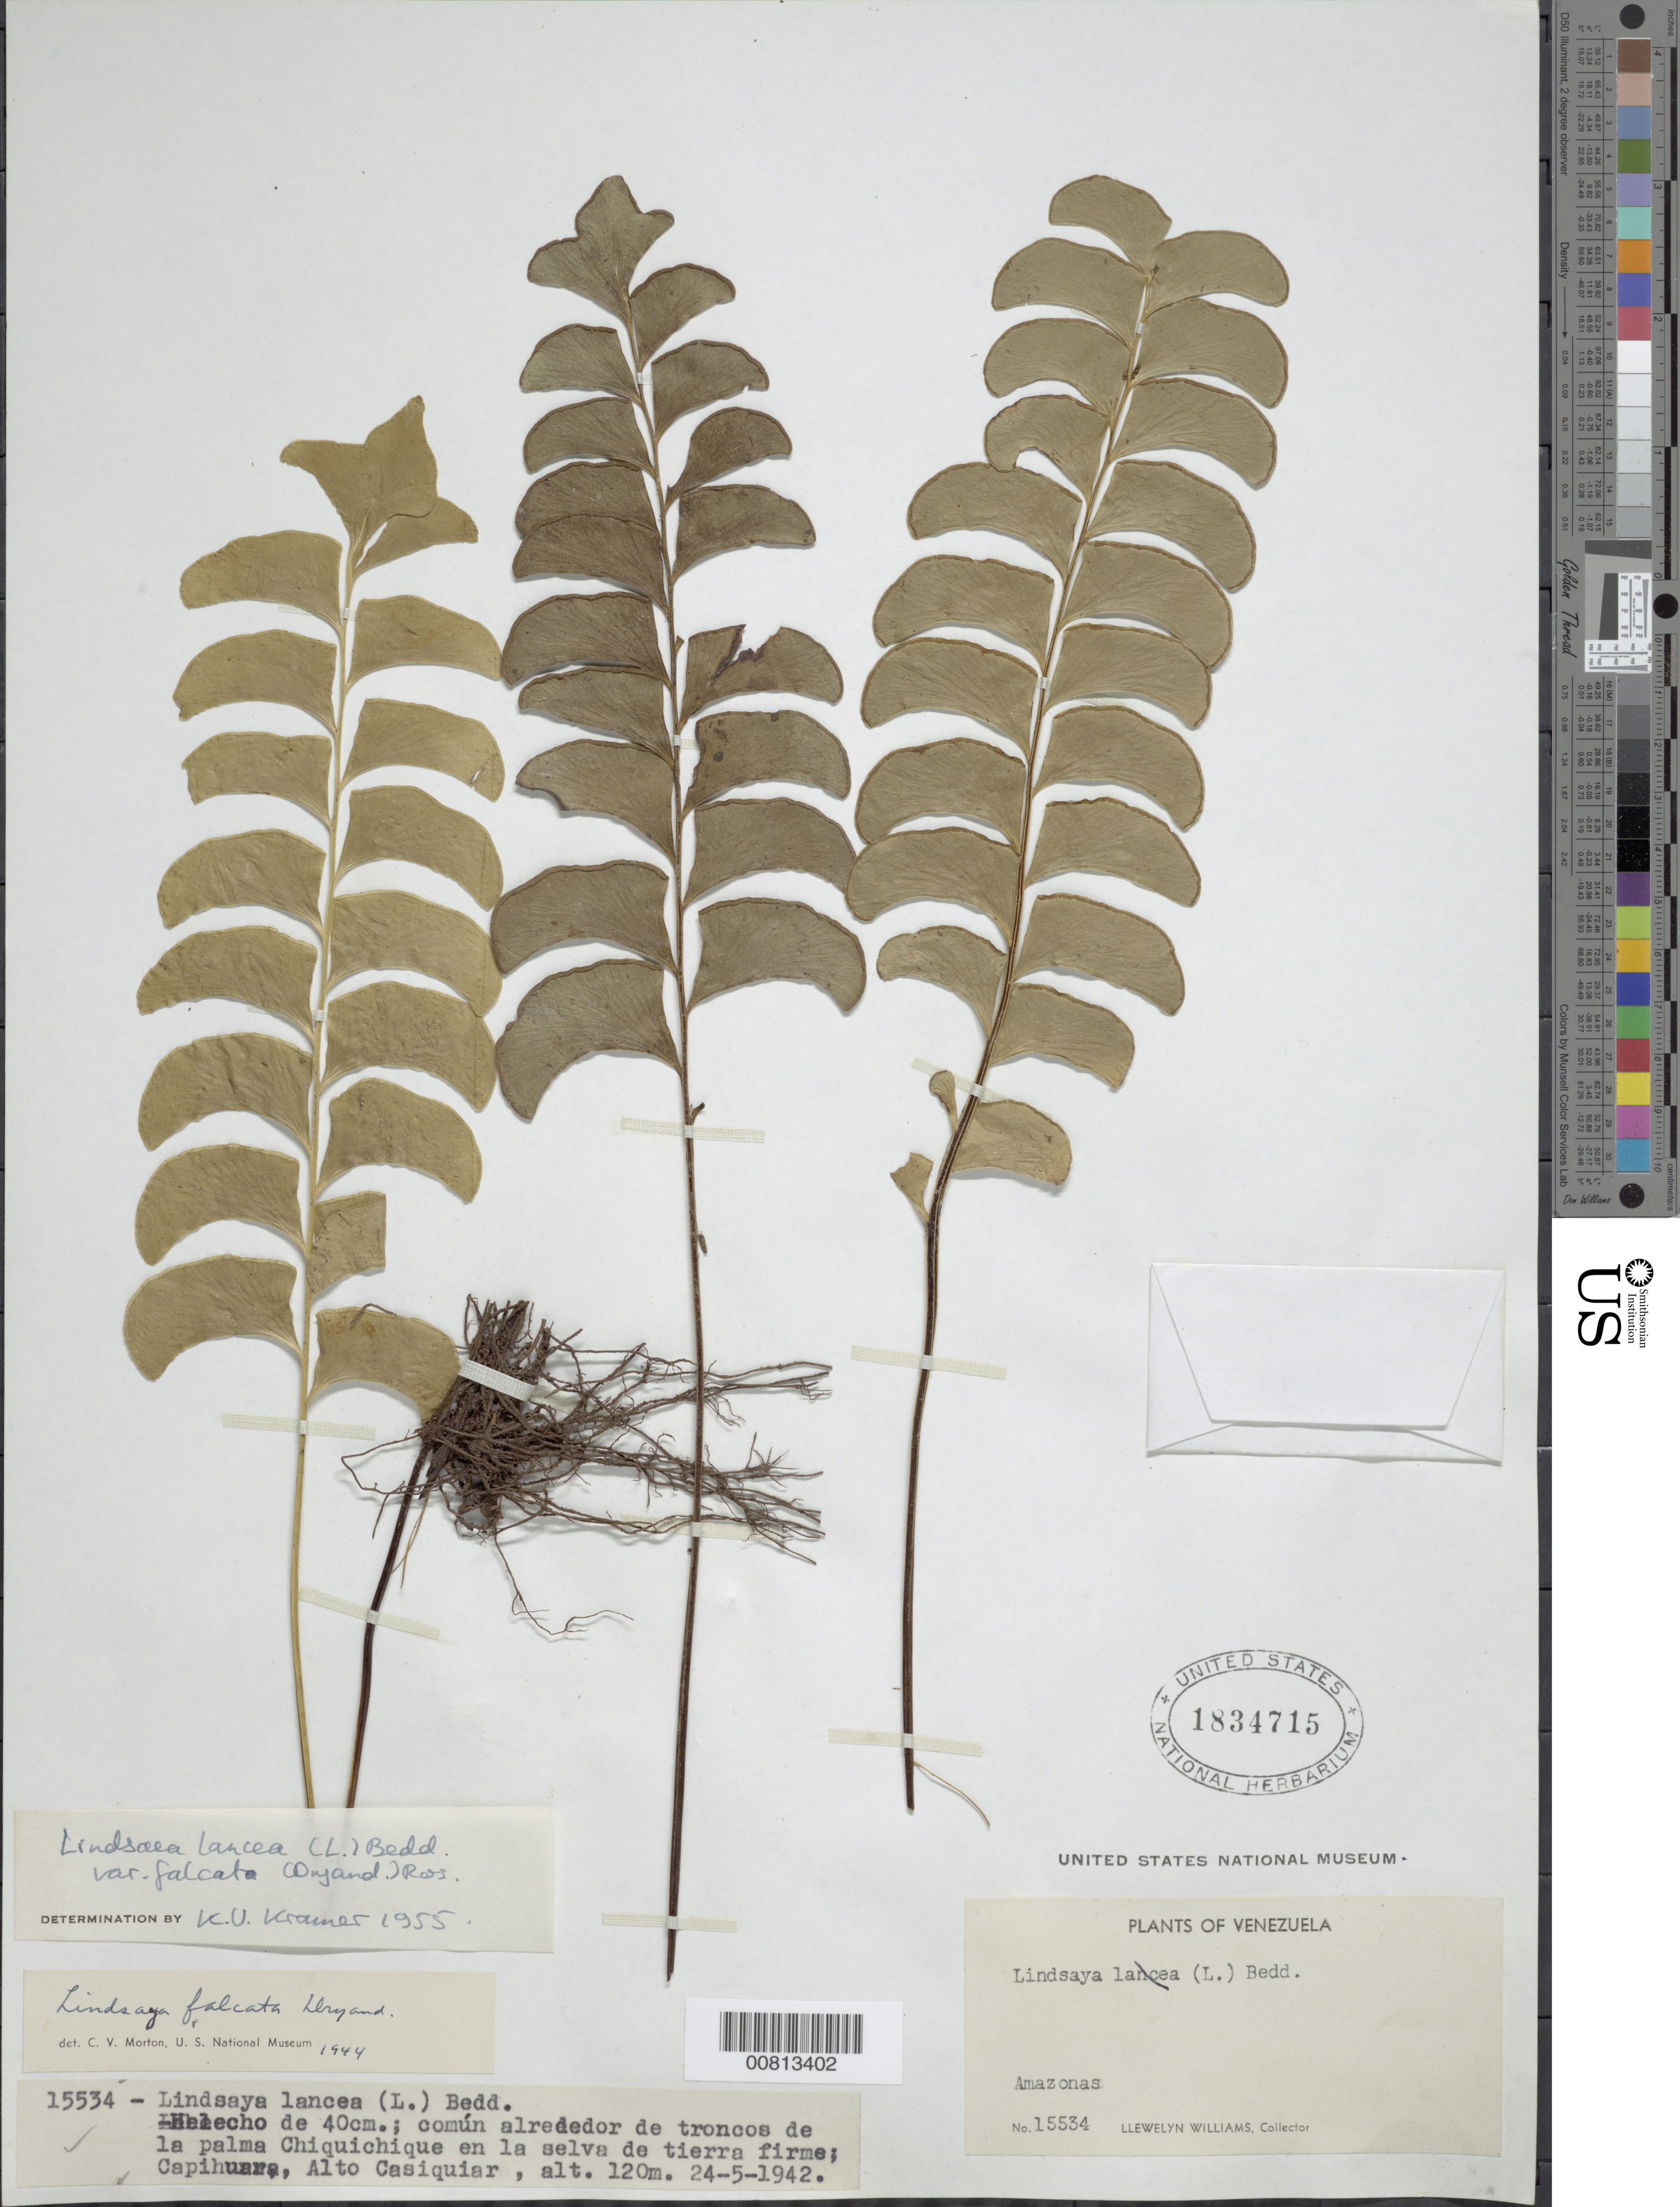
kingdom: Plantae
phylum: Tracheophyta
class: Polypodiopsida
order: Polypodiales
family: Lindsaeaceae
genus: Lindsaea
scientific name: Lindsaea lancea var. falcata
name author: (Dryand.) Rosenst.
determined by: Kramer, K. U.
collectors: Ll. Williams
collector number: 15534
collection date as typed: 24-May-42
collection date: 1942-05-24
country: Venezuela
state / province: Amazonas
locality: Capihuara, Alto Casiquiare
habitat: Alrededor de troncos de la palma Chiquichique en la selva de tierra firme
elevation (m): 120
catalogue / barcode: US 1834715